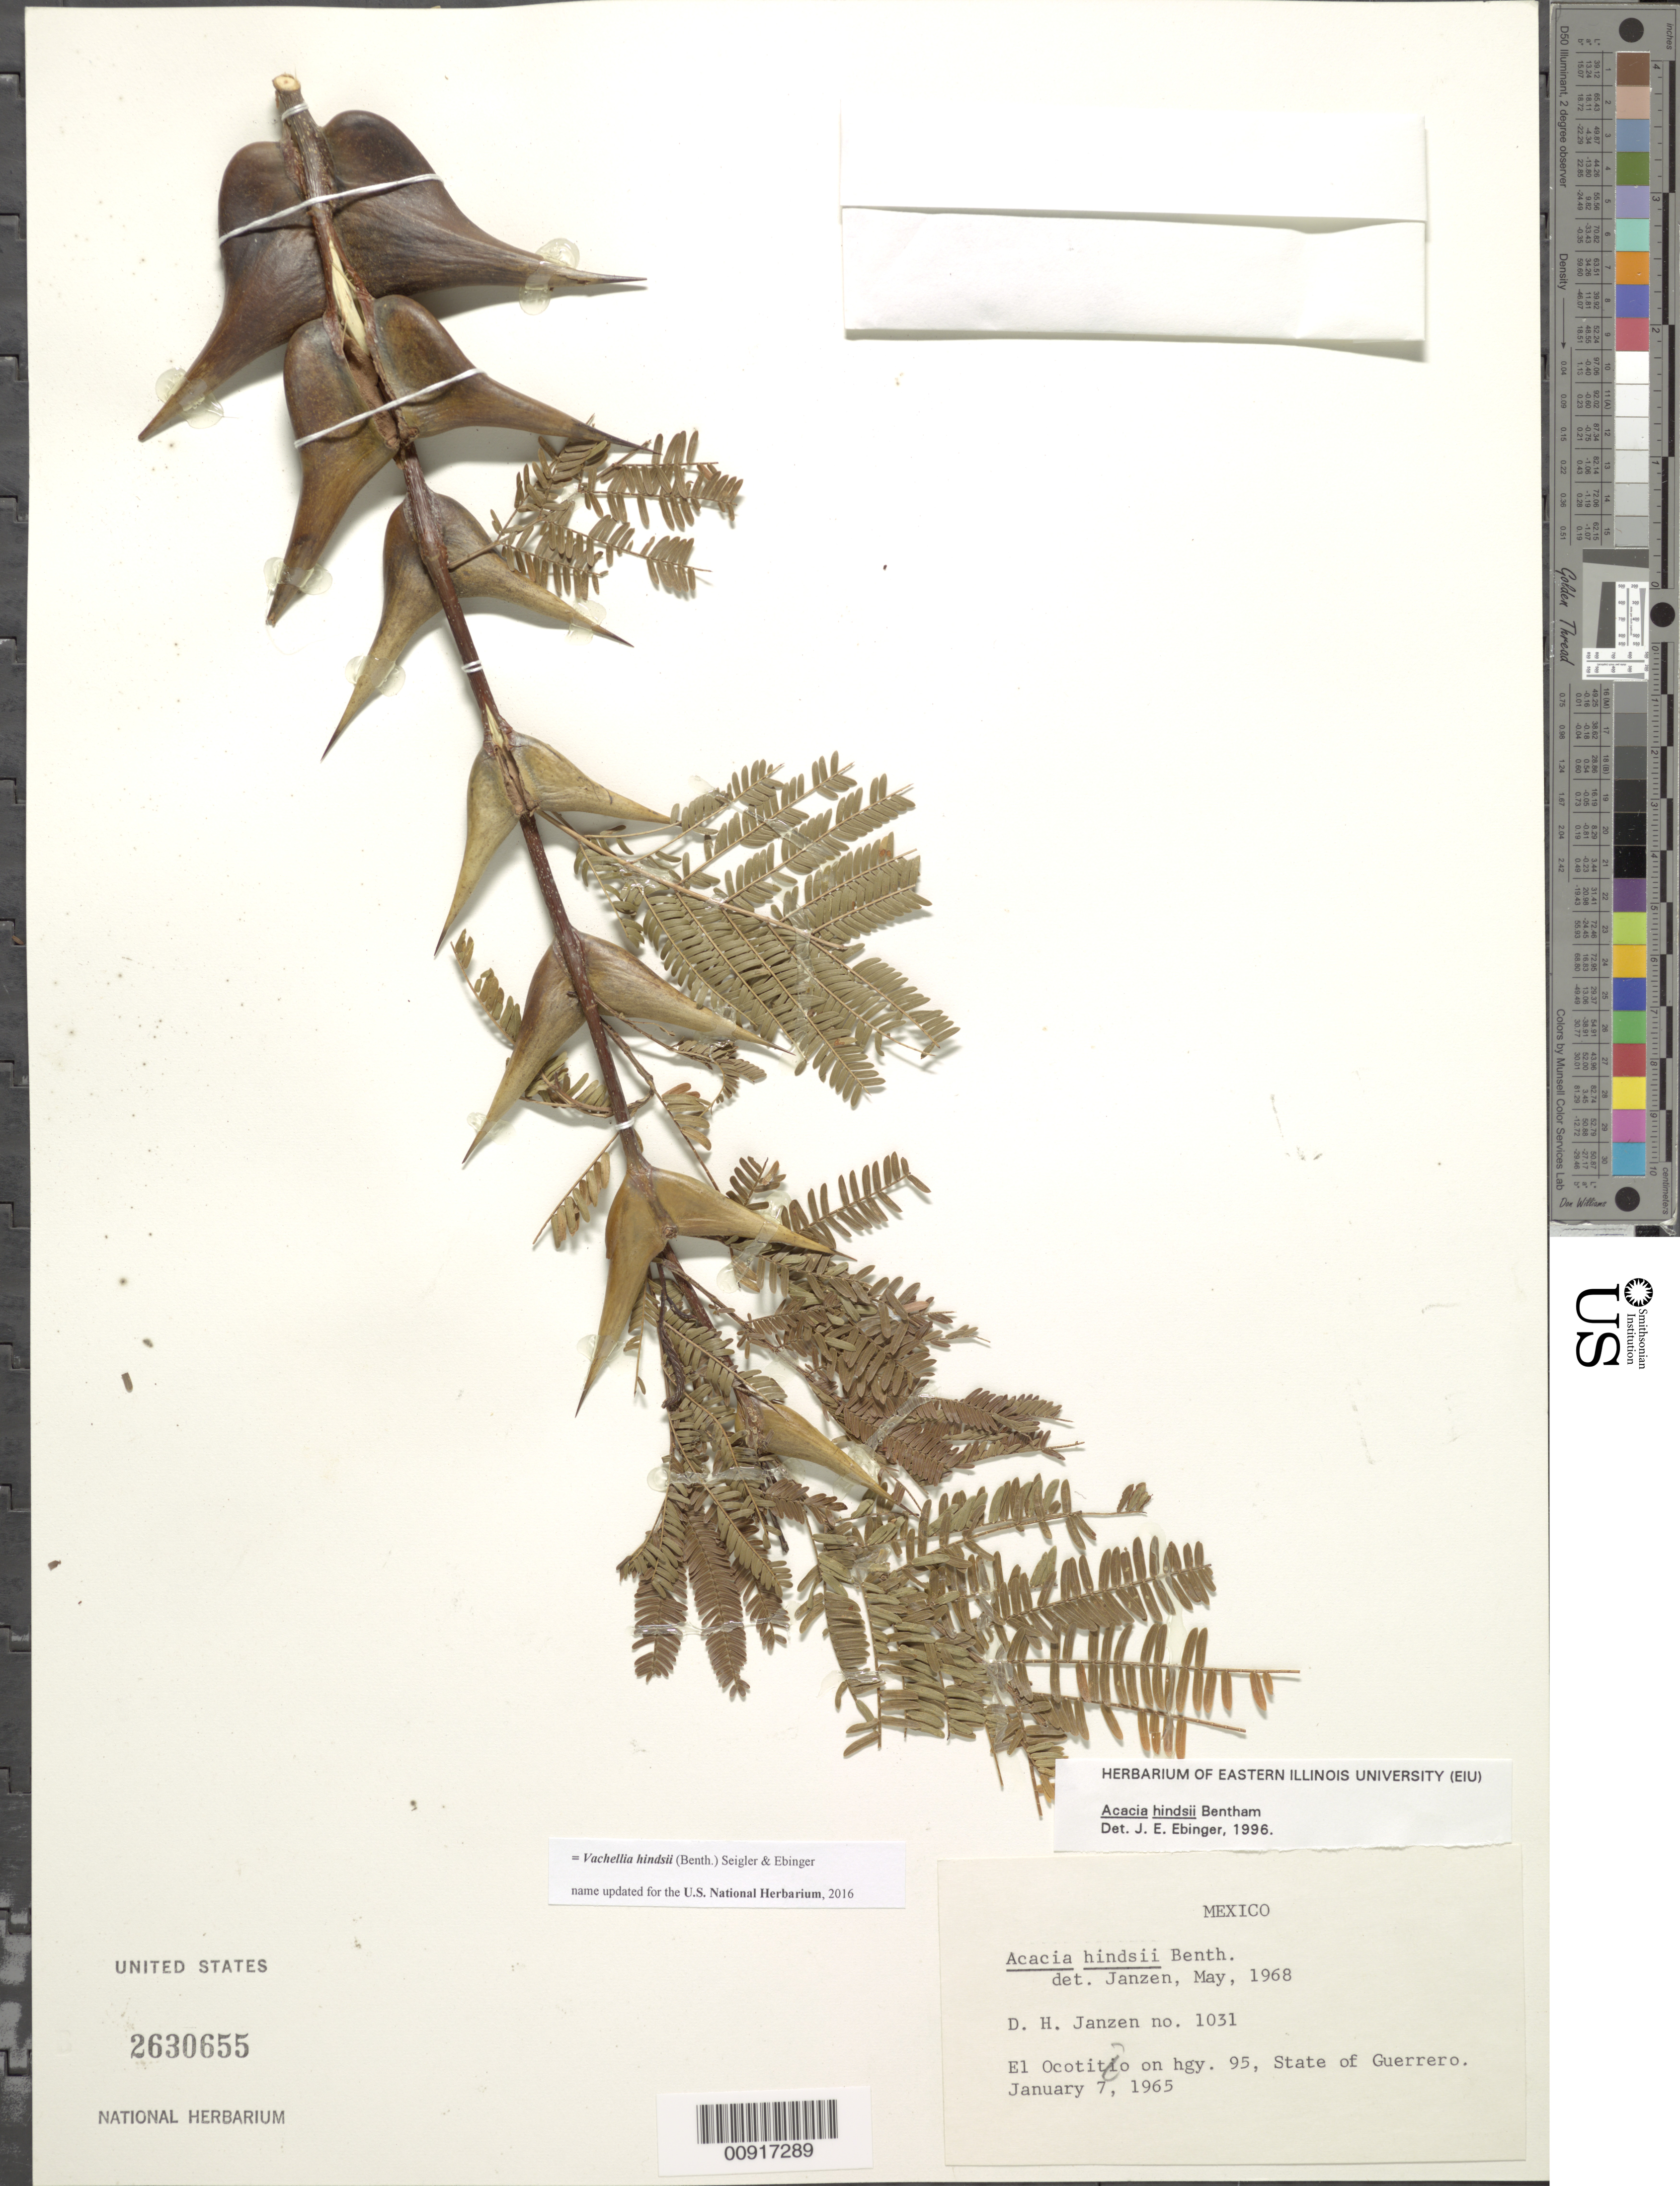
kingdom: Plantae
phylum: Tracheophyta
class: Magnoliopsida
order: Fabales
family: Fabaceae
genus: Vachellia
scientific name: Vachellia hindsii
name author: (Benth.) Seigler & Ebinger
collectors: D. Janzen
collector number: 1031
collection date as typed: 07 Jan 1965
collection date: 1965-01-07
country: Mexico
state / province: Guerrero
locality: El Ocotito on hwy. 95, State of Guerrero.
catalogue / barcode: US 2630655